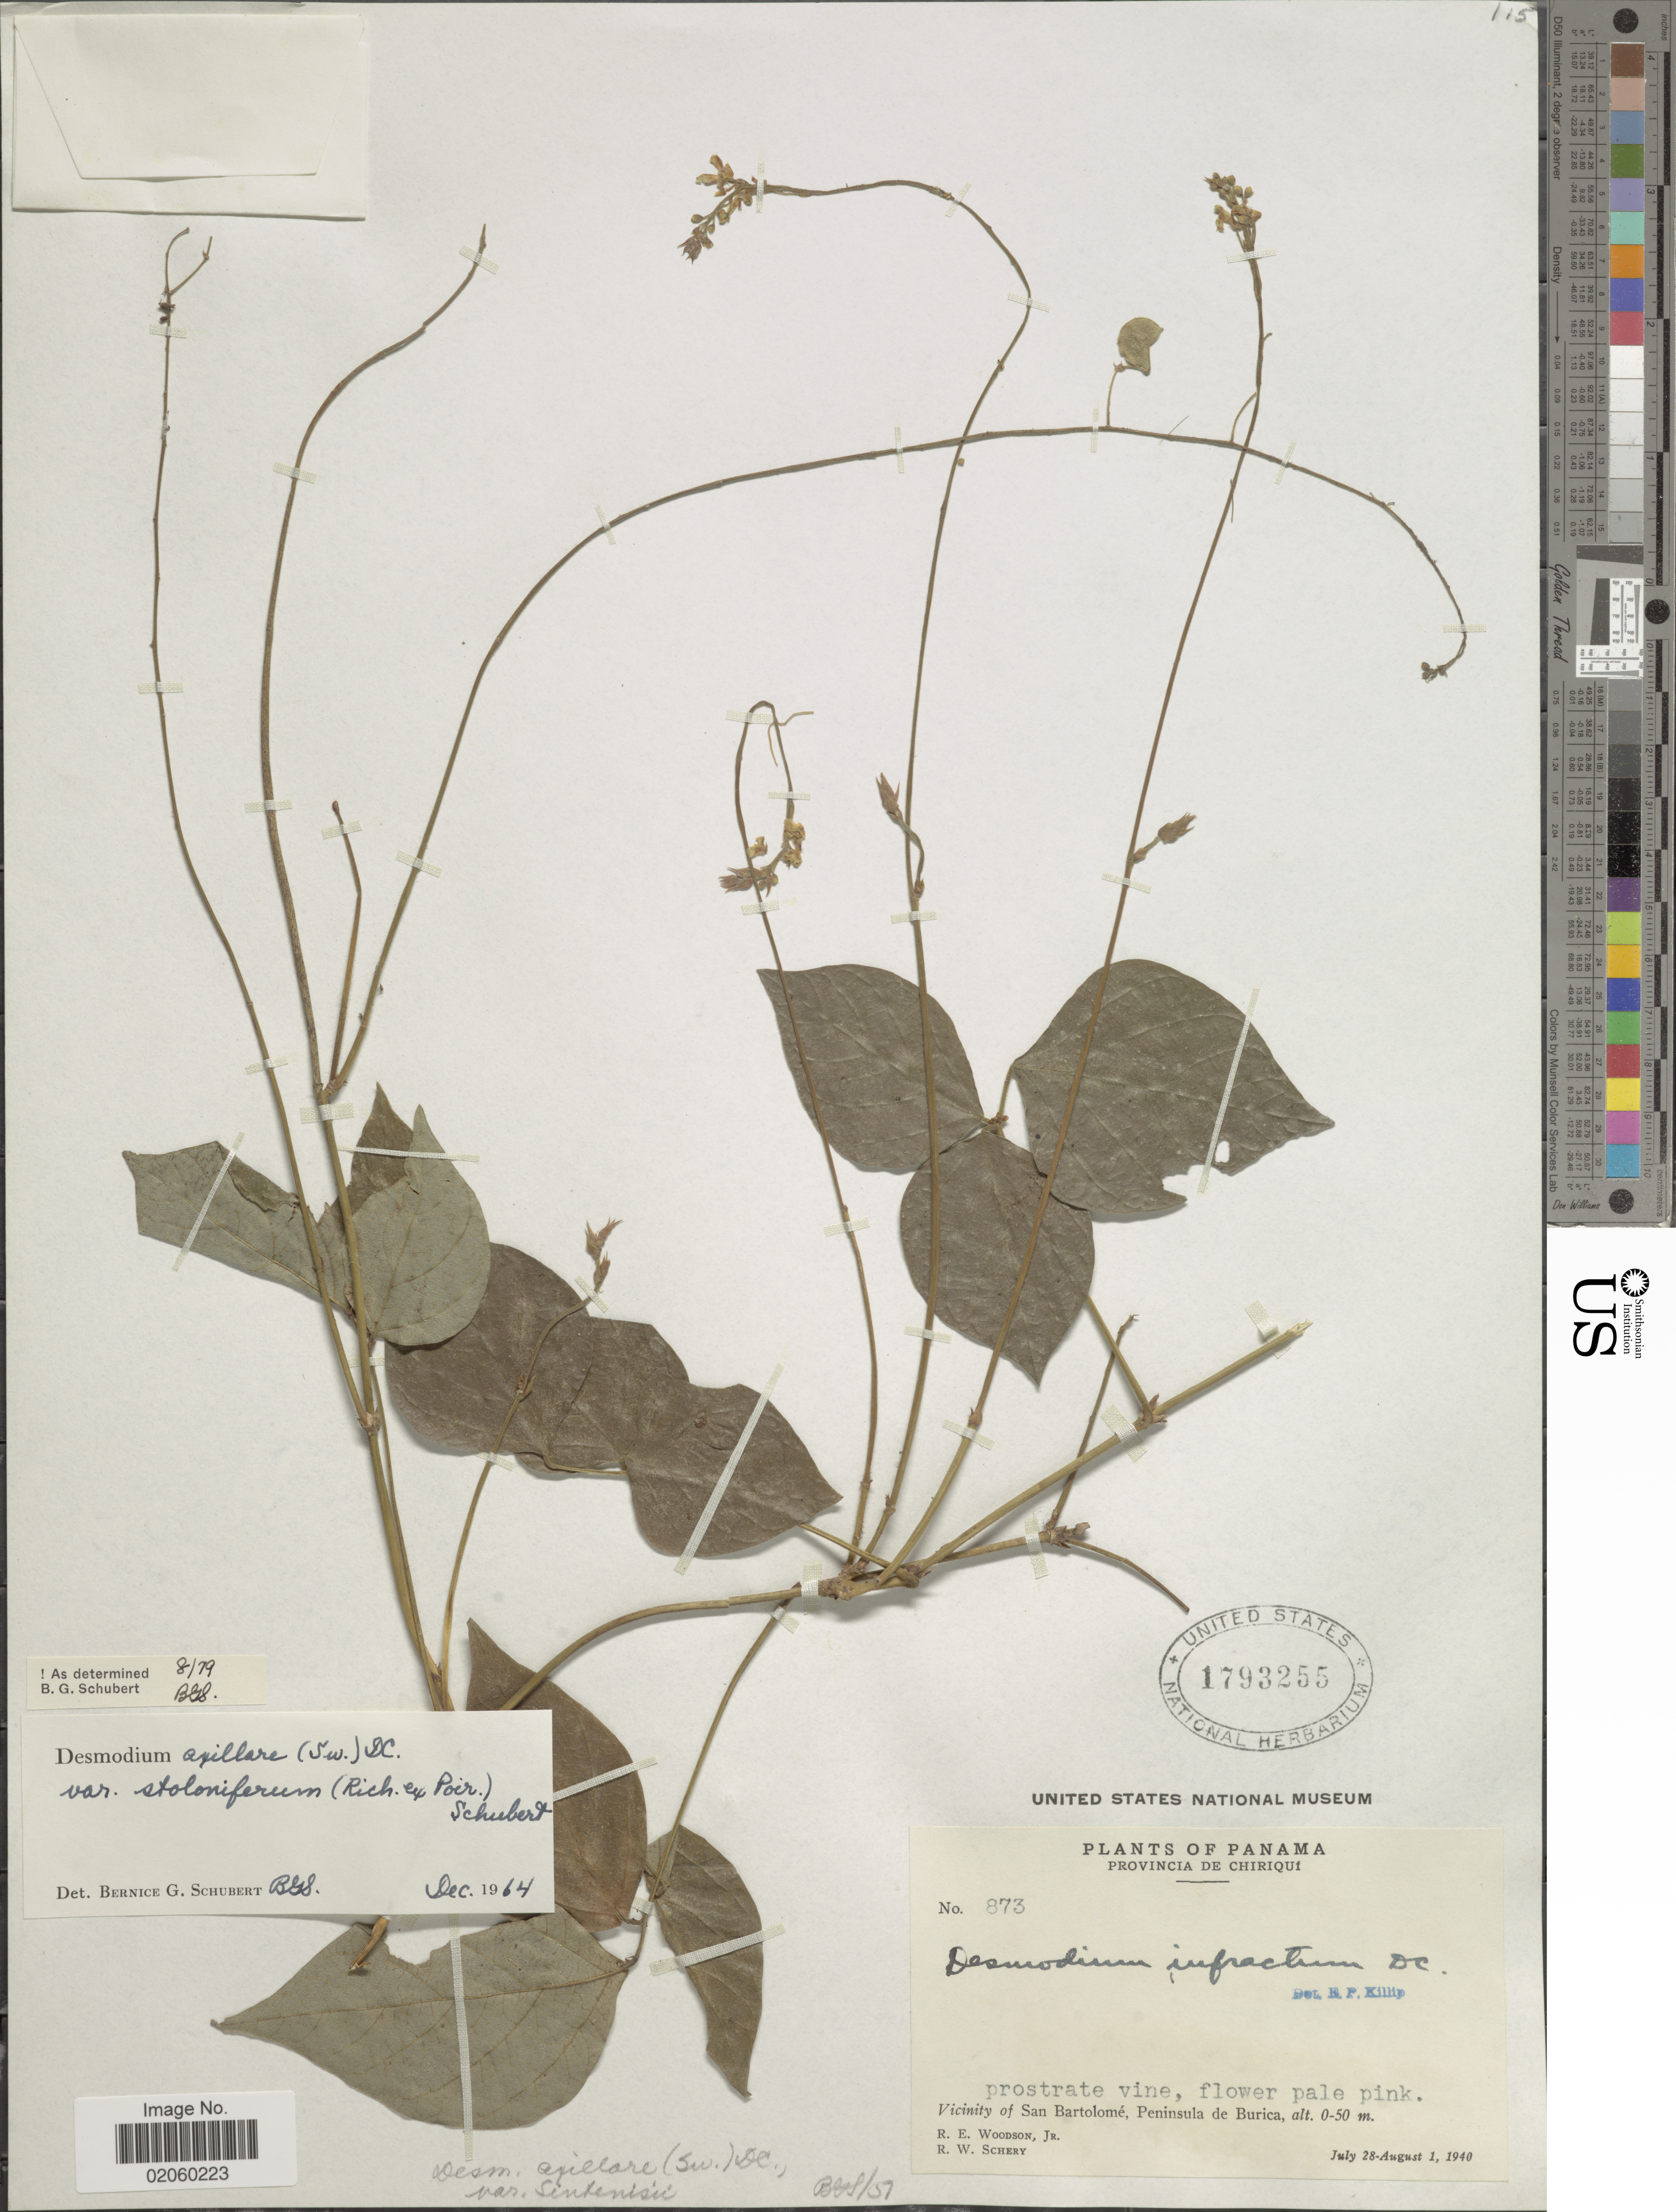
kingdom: Plantae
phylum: Tracheophyta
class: Magnoliopsida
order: Fabales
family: Fabaceae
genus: Desmodium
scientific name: Desmodium axillare var. stoloniferum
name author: (Rich. ex Poir.) B.G. Schub.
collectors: R. E. Woodson & R. W. Schery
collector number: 873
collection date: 1940-07-28/1940-08-01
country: Panama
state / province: Chiriqui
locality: Vicinity of San Bartolome, Peninsula de Burica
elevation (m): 0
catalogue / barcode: US 1793255